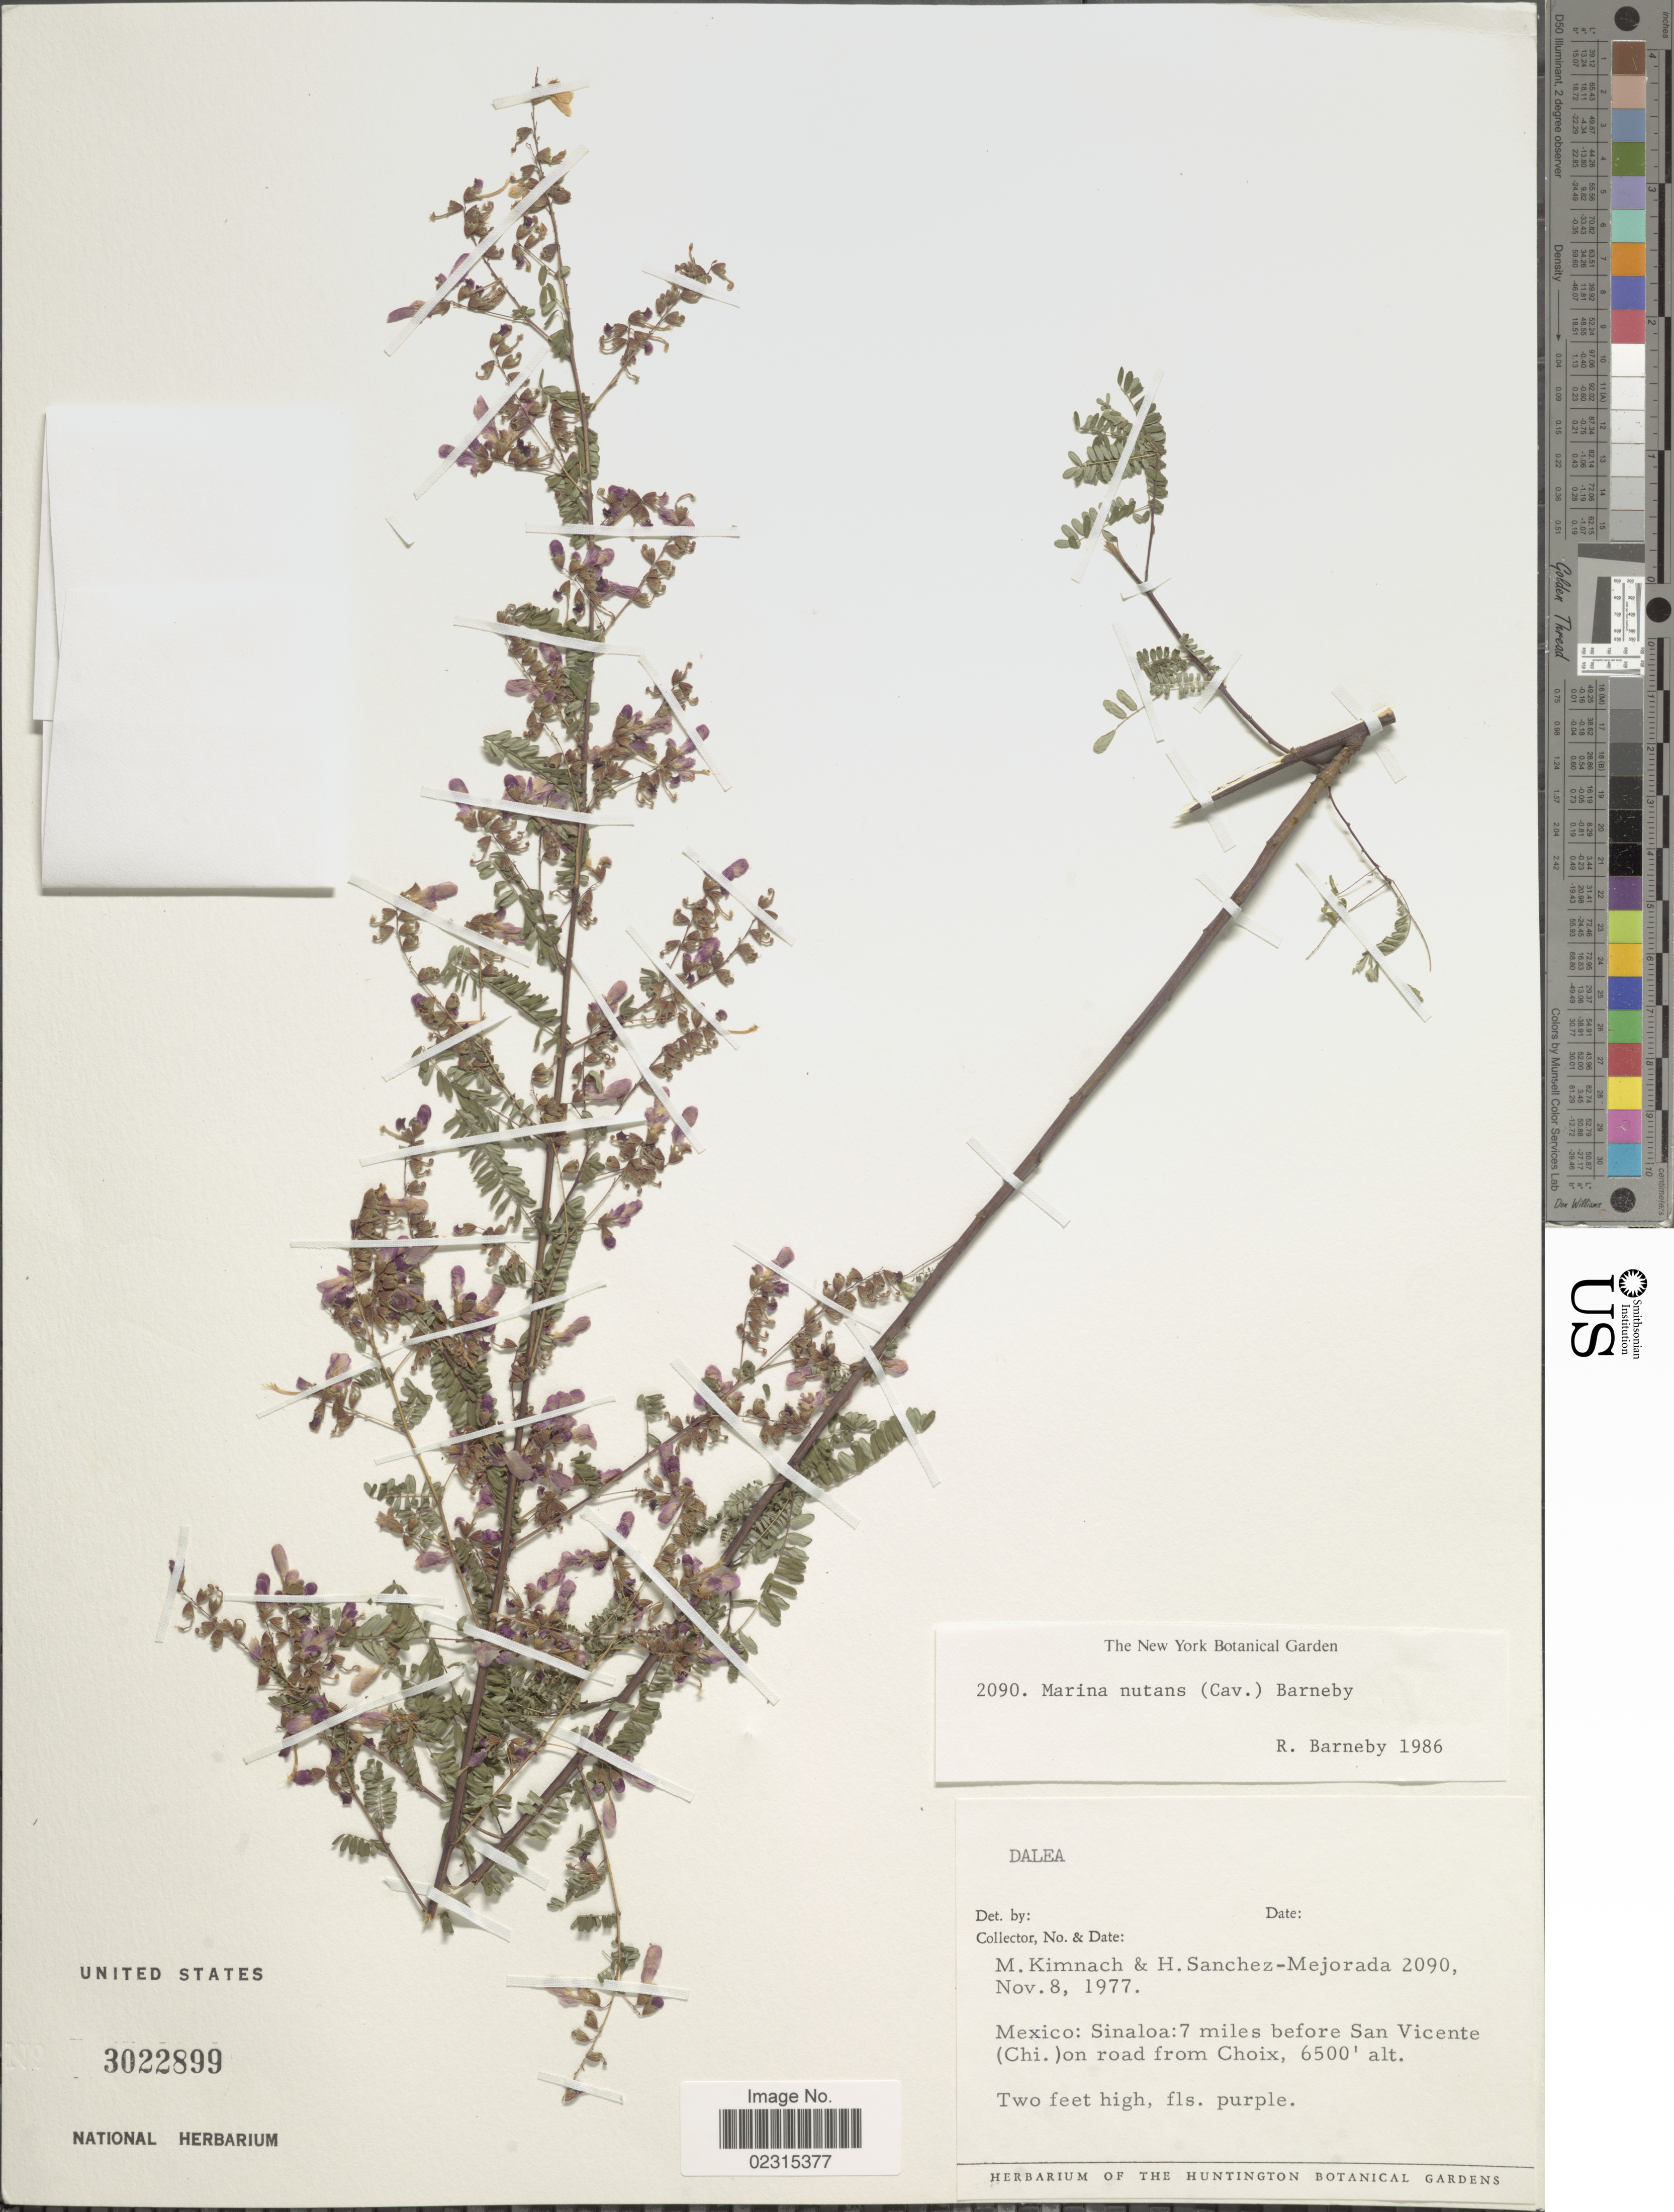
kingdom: Plantae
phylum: Tracheophyta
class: Magnoliopsida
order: Fabales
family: Fabaceae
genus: Marina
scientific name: Marina nutans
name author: (Cav.) Barneby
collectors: M. W. Kimnach & H. Sánchez-Mejorada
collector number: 2090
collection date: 1977-11-08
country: Mexico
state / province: Sinaloa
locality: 7 miles before San Vicente (Chi.) on road from Choix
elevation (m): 1981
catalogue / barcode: US 3022899